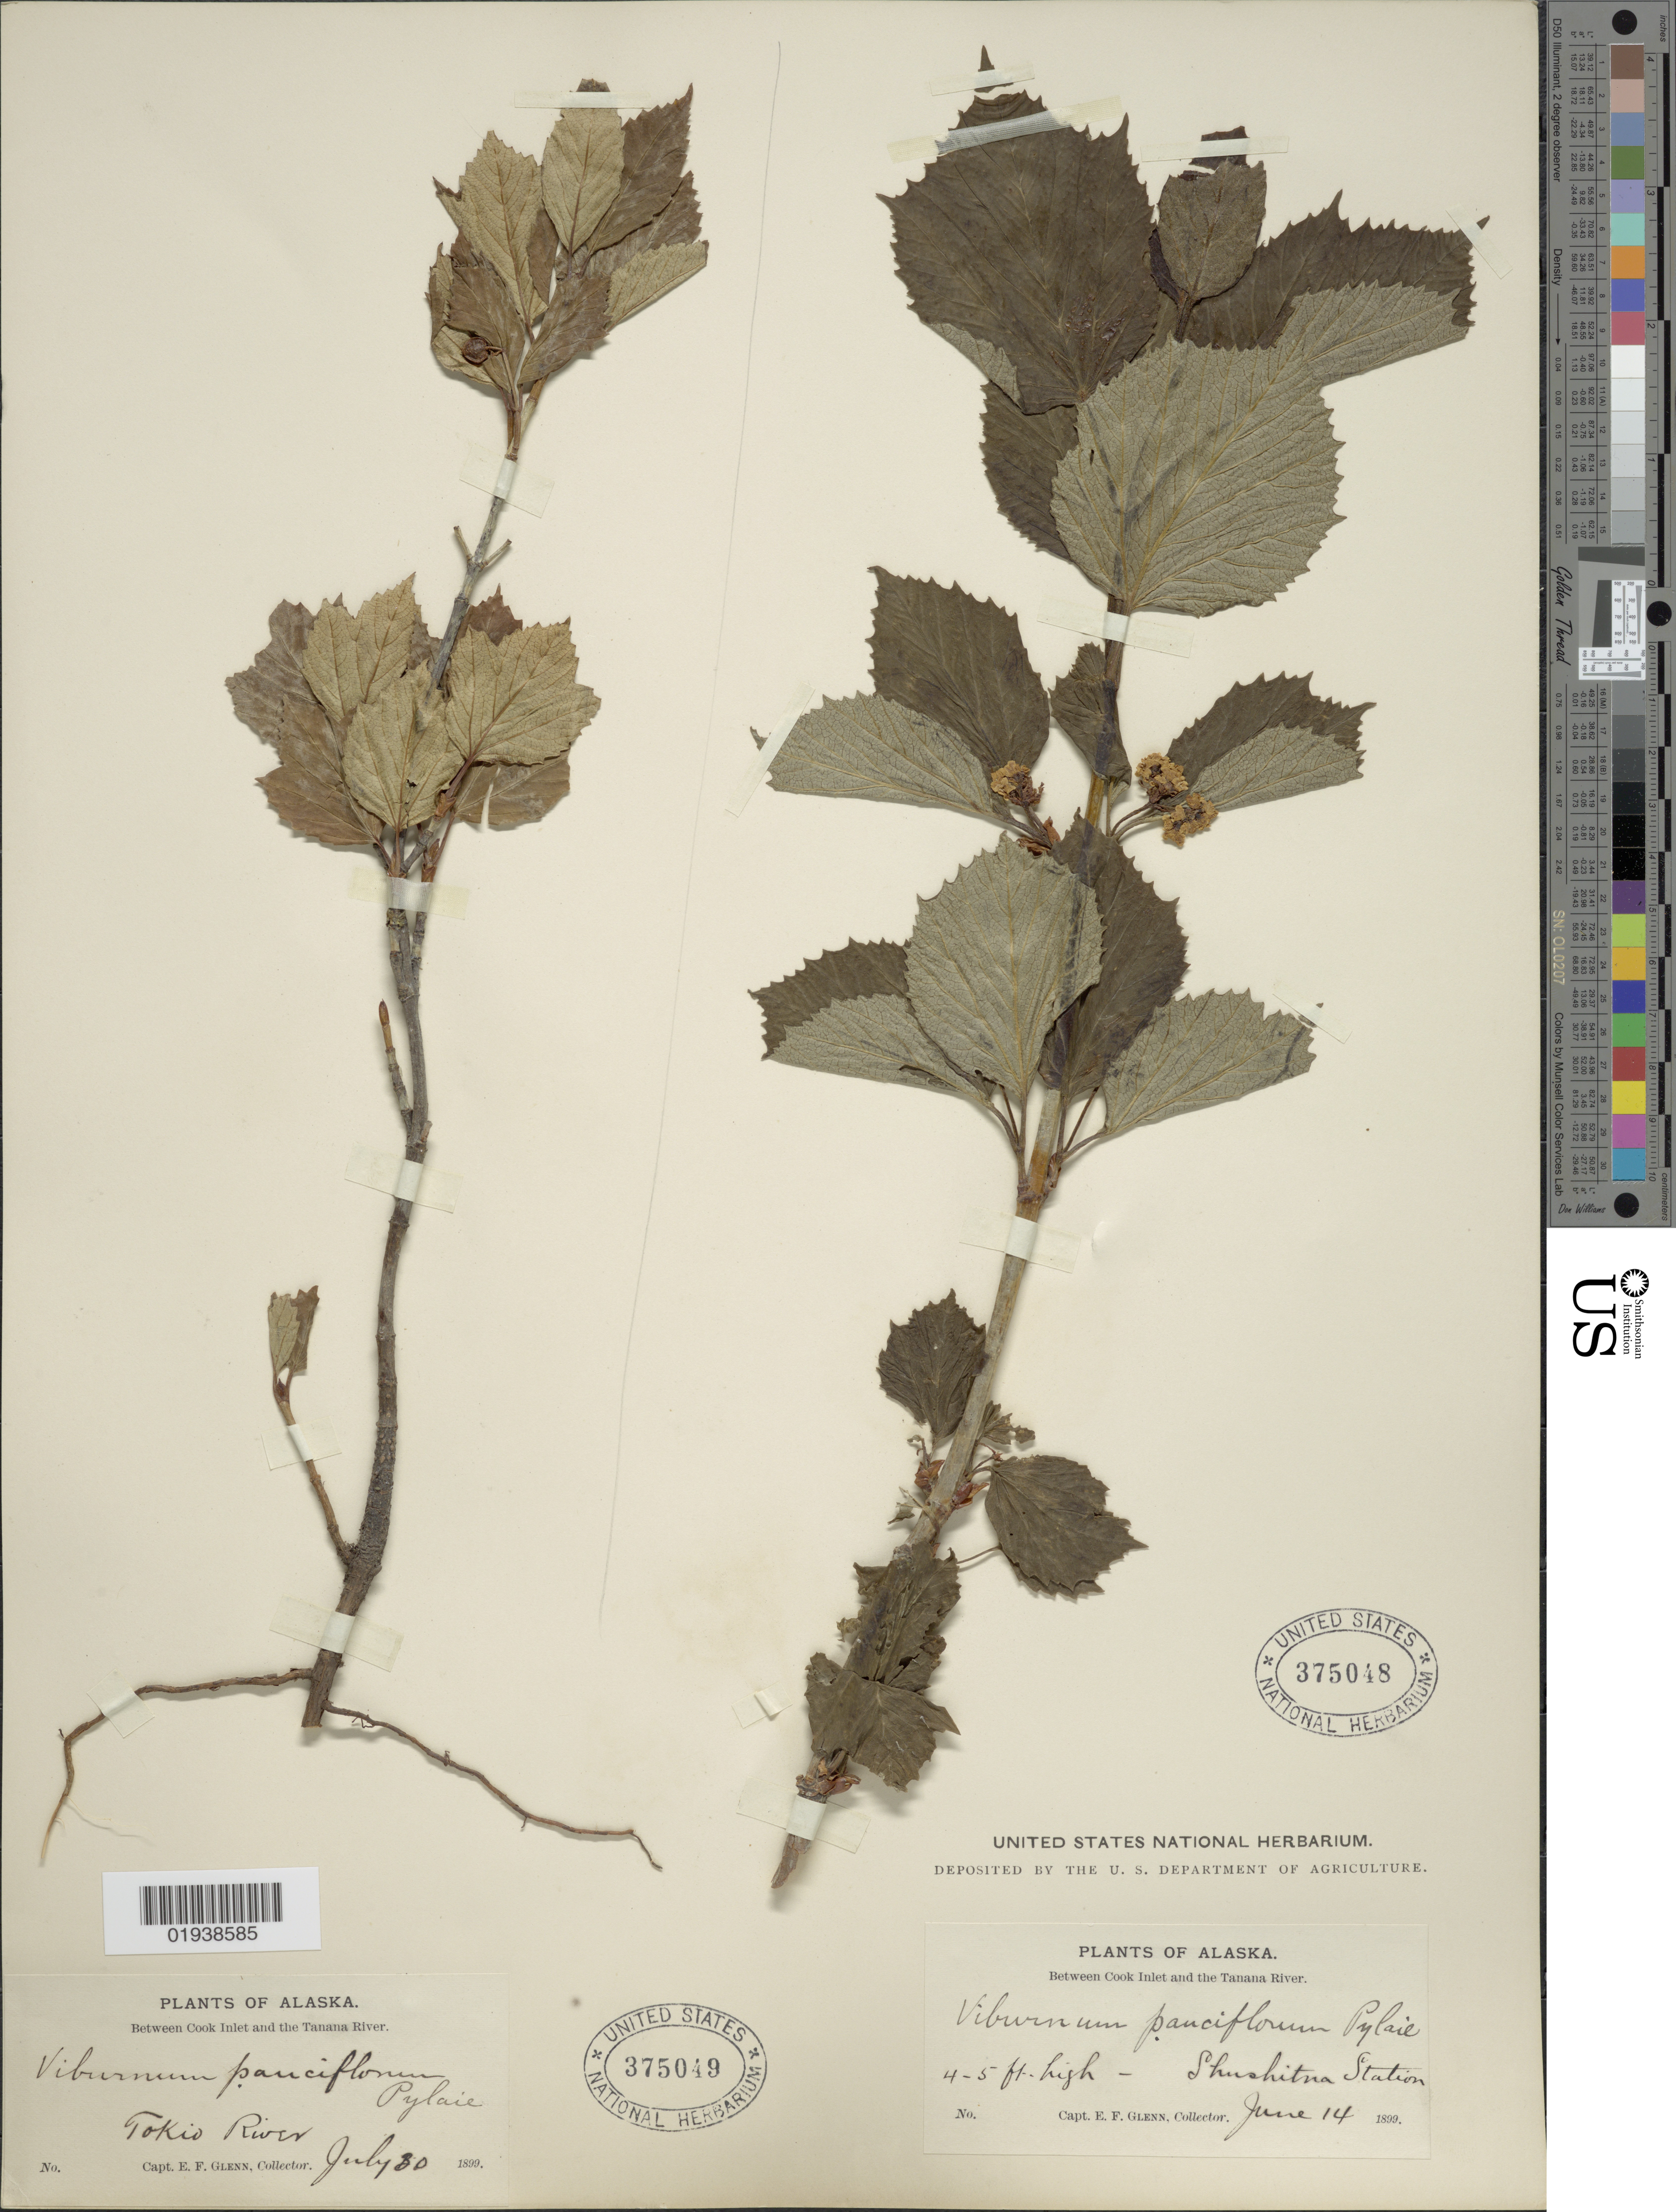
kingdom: Plantae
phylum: Tracheophyta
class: Magnoliopsida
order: Dipsacales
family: Viburnaceae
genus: Viburnum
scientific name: Viburnum edule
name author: (Michx.) Raf.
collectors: E. Glenn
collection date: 1899-06-14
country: United States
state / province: Alaska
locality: Between Cook Inlet and the Tanana River, Shushitna Station.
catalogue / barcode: US 375048-2